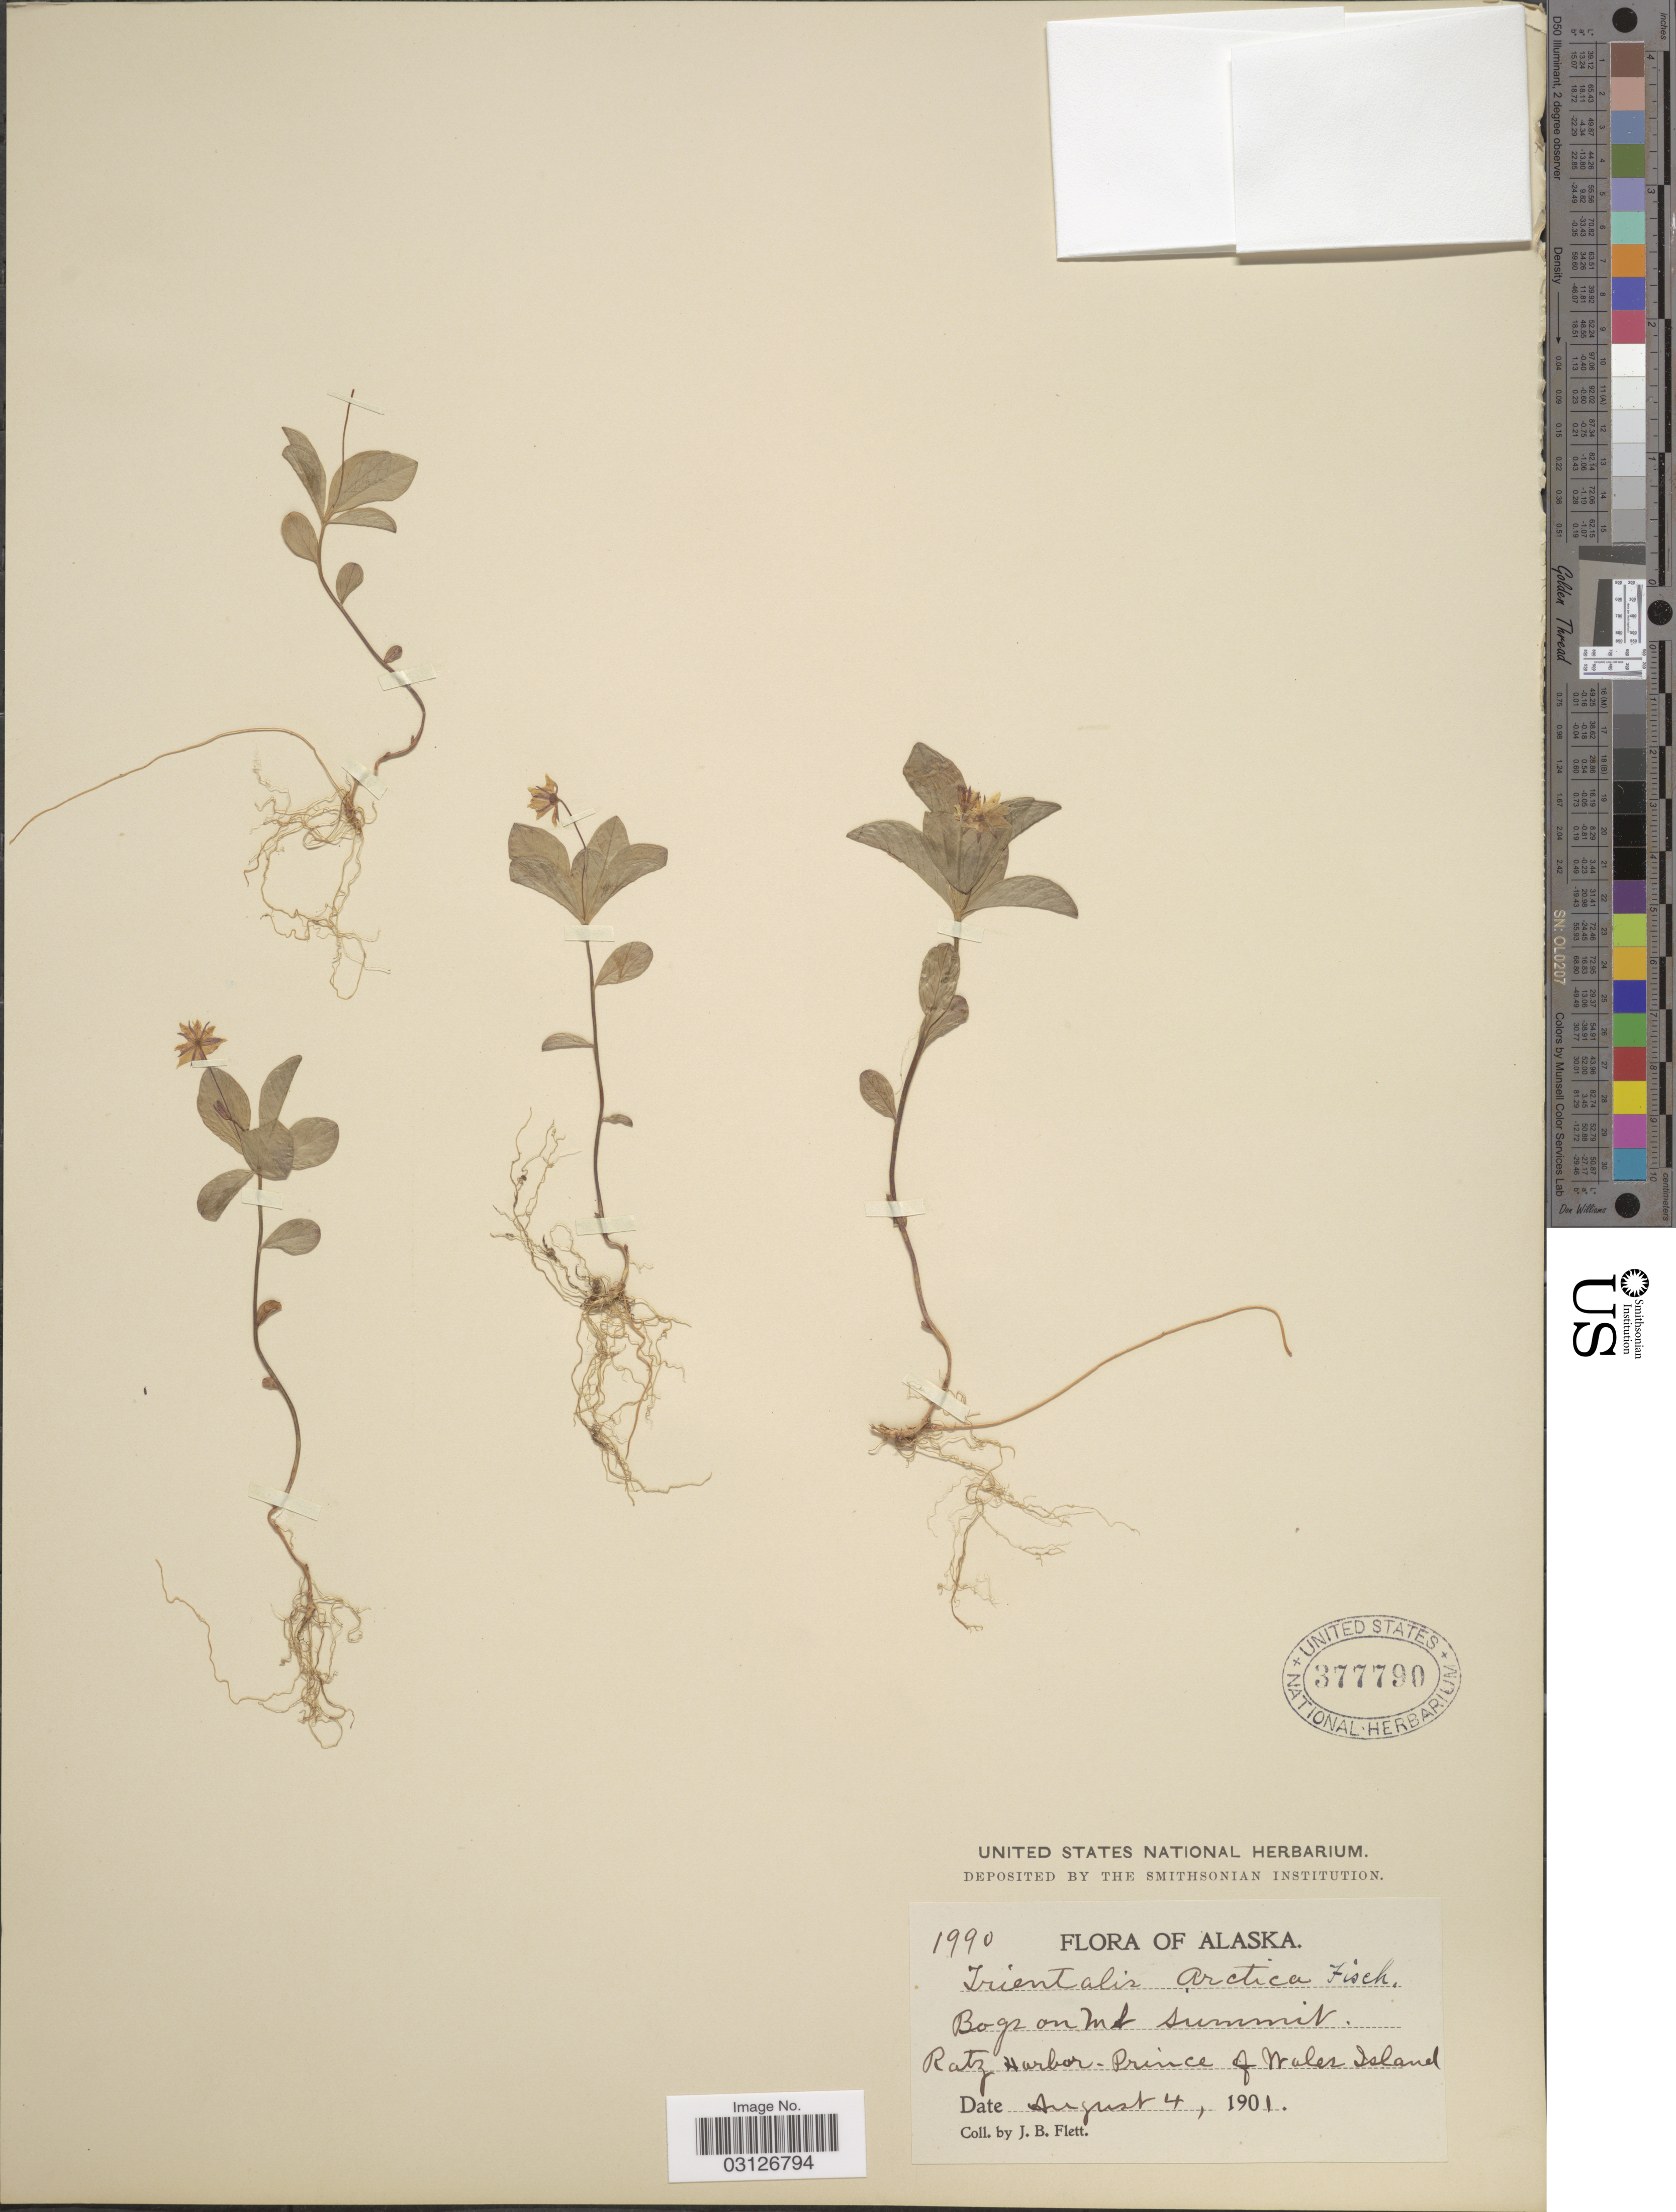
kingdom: Plantae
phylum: Tracheophyta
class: Magnoliopsida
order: Ericales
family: Primulaceae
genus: Trientalis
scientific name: Trientalis europaea subsp. arctica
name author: (Fisch. ex Hook.) Hultén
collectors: J. Flett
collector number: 1990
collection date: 1901-08-04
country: United States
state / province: Alaska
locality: Ratz Harbor. Prince of Wales Island.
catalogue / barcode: US 377790